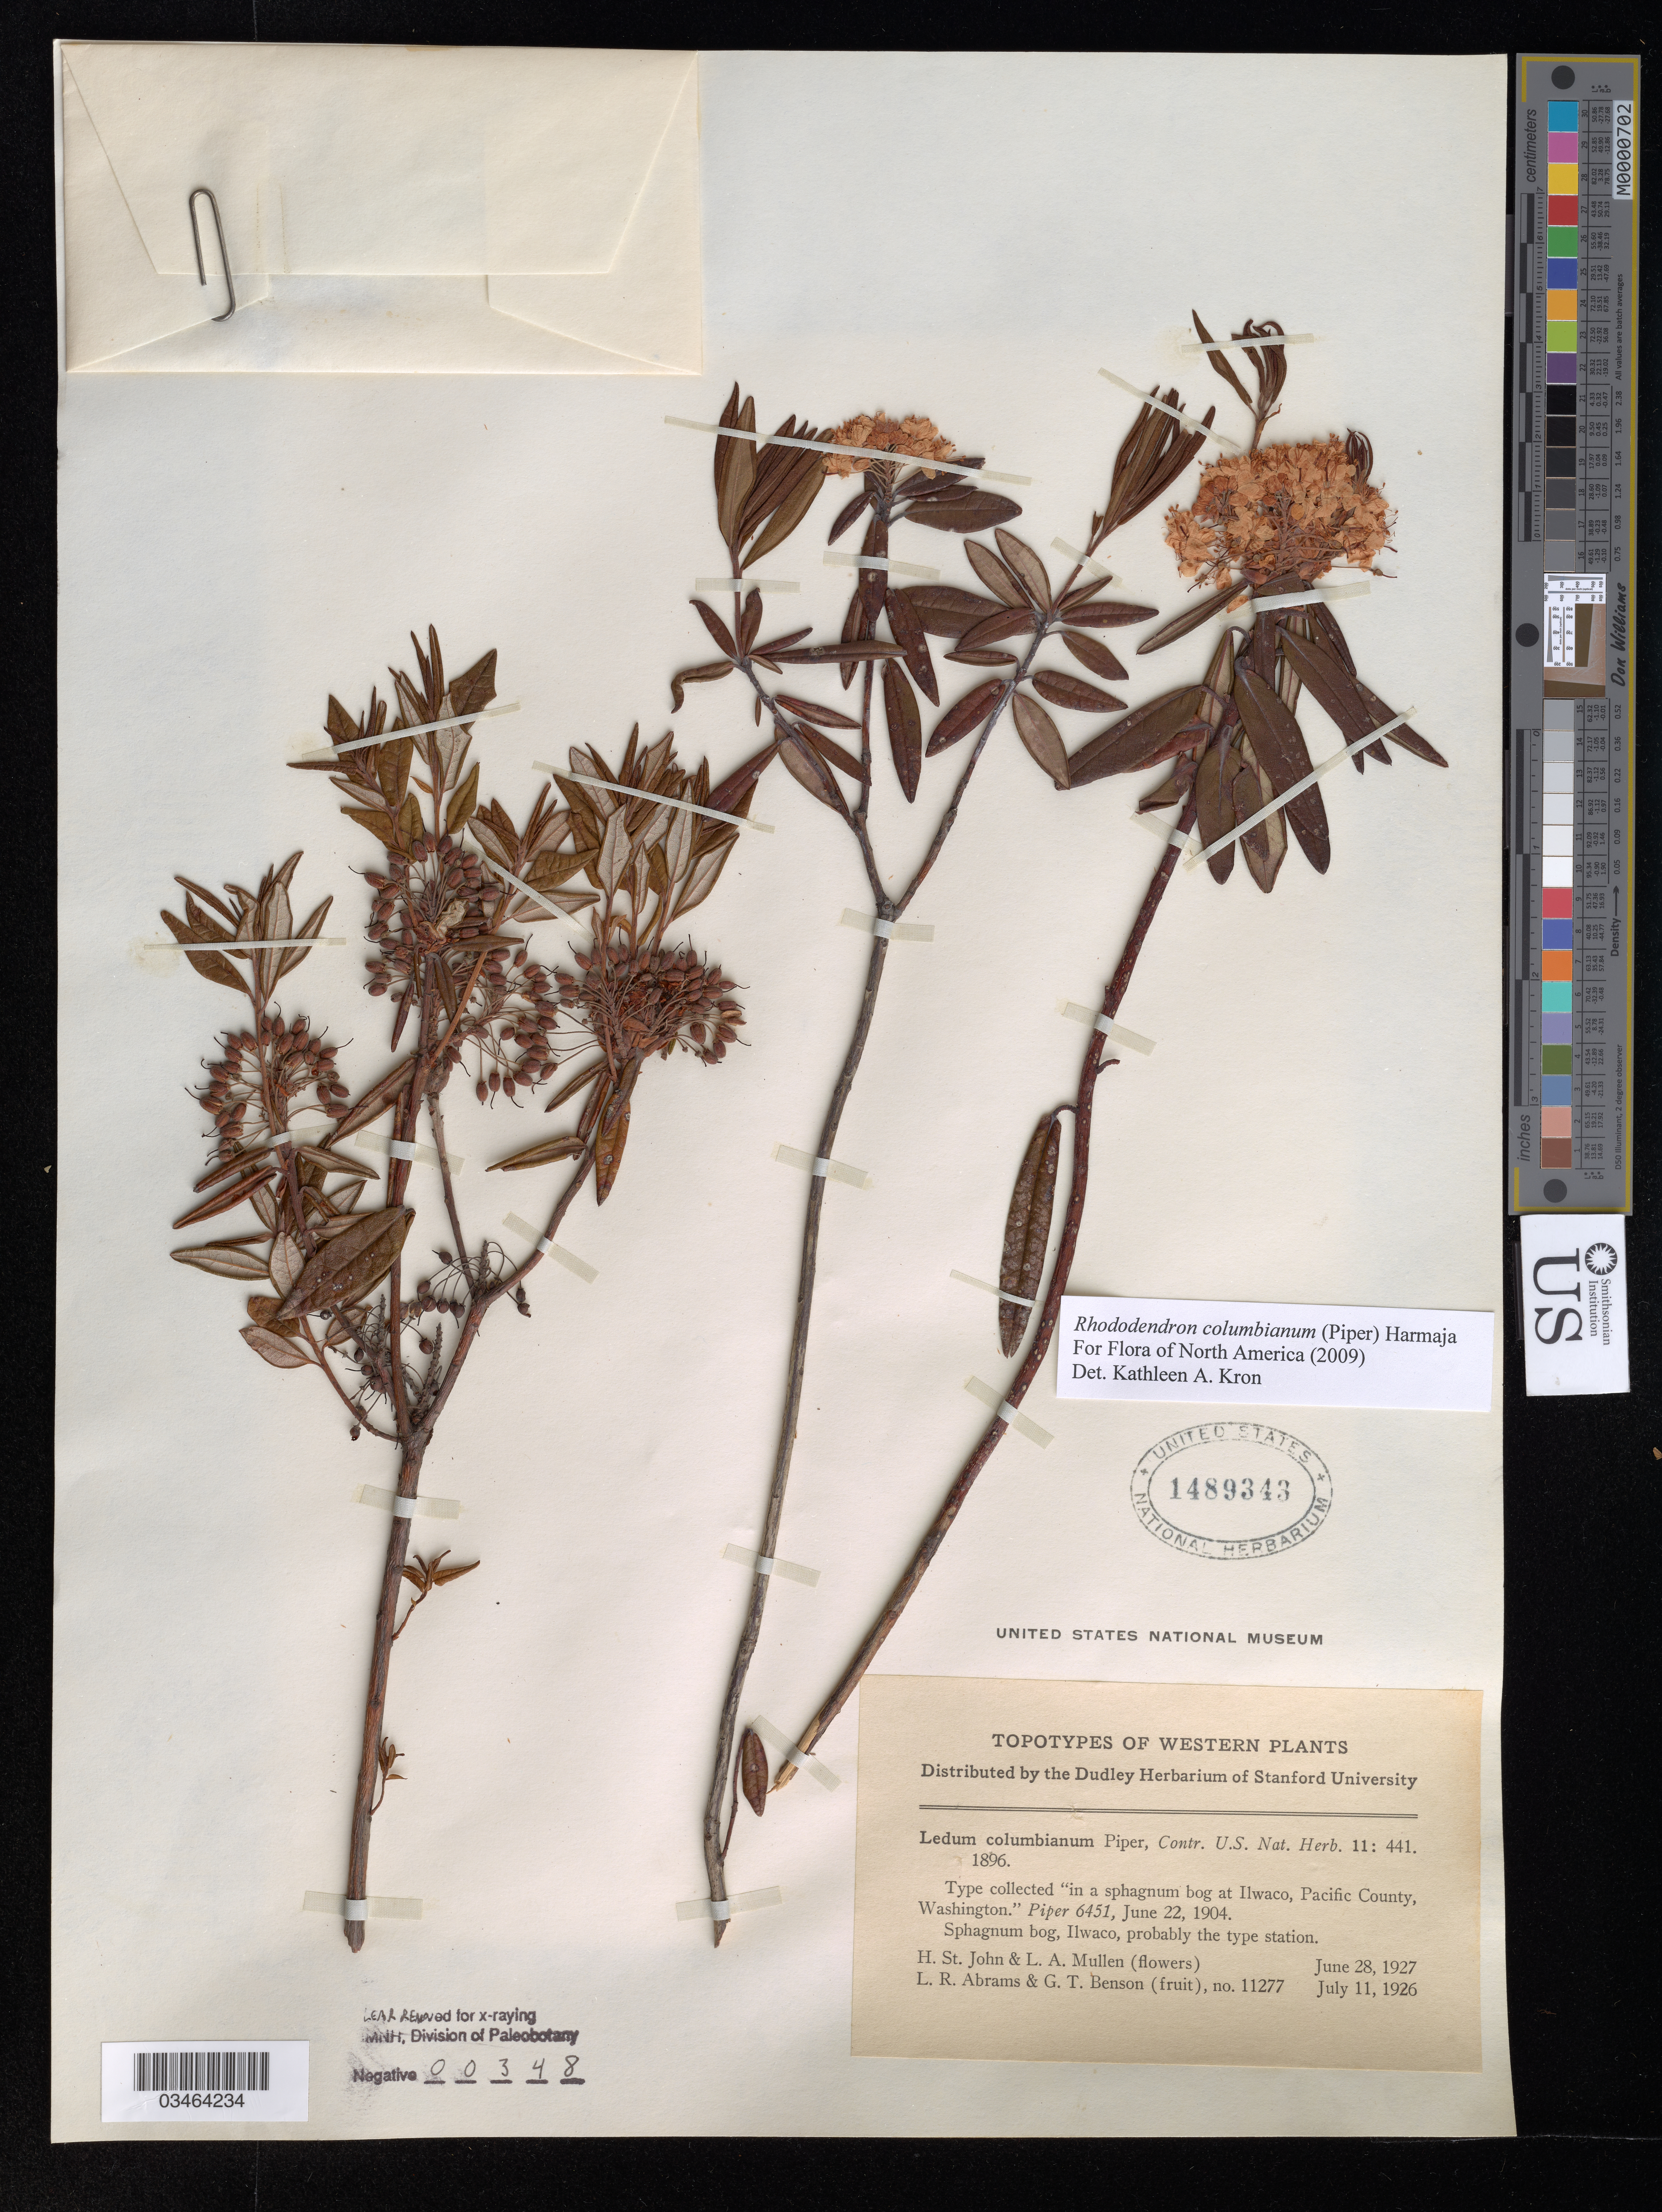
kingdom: Plantae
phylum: Tracheophyta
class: Magnoliopsida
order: Ericales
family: Ericaceae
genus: Rhododendron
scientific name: Rhododendron columbianum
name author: (Piper) Harmaja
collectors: H. St. John, L. Mullen, L. Abrams & G. Benson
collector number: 11277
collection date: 1926-07-11/1927-06-28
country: United States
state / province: Washington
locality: At Ilwaco, Pacific County.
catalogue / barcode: US 1489343